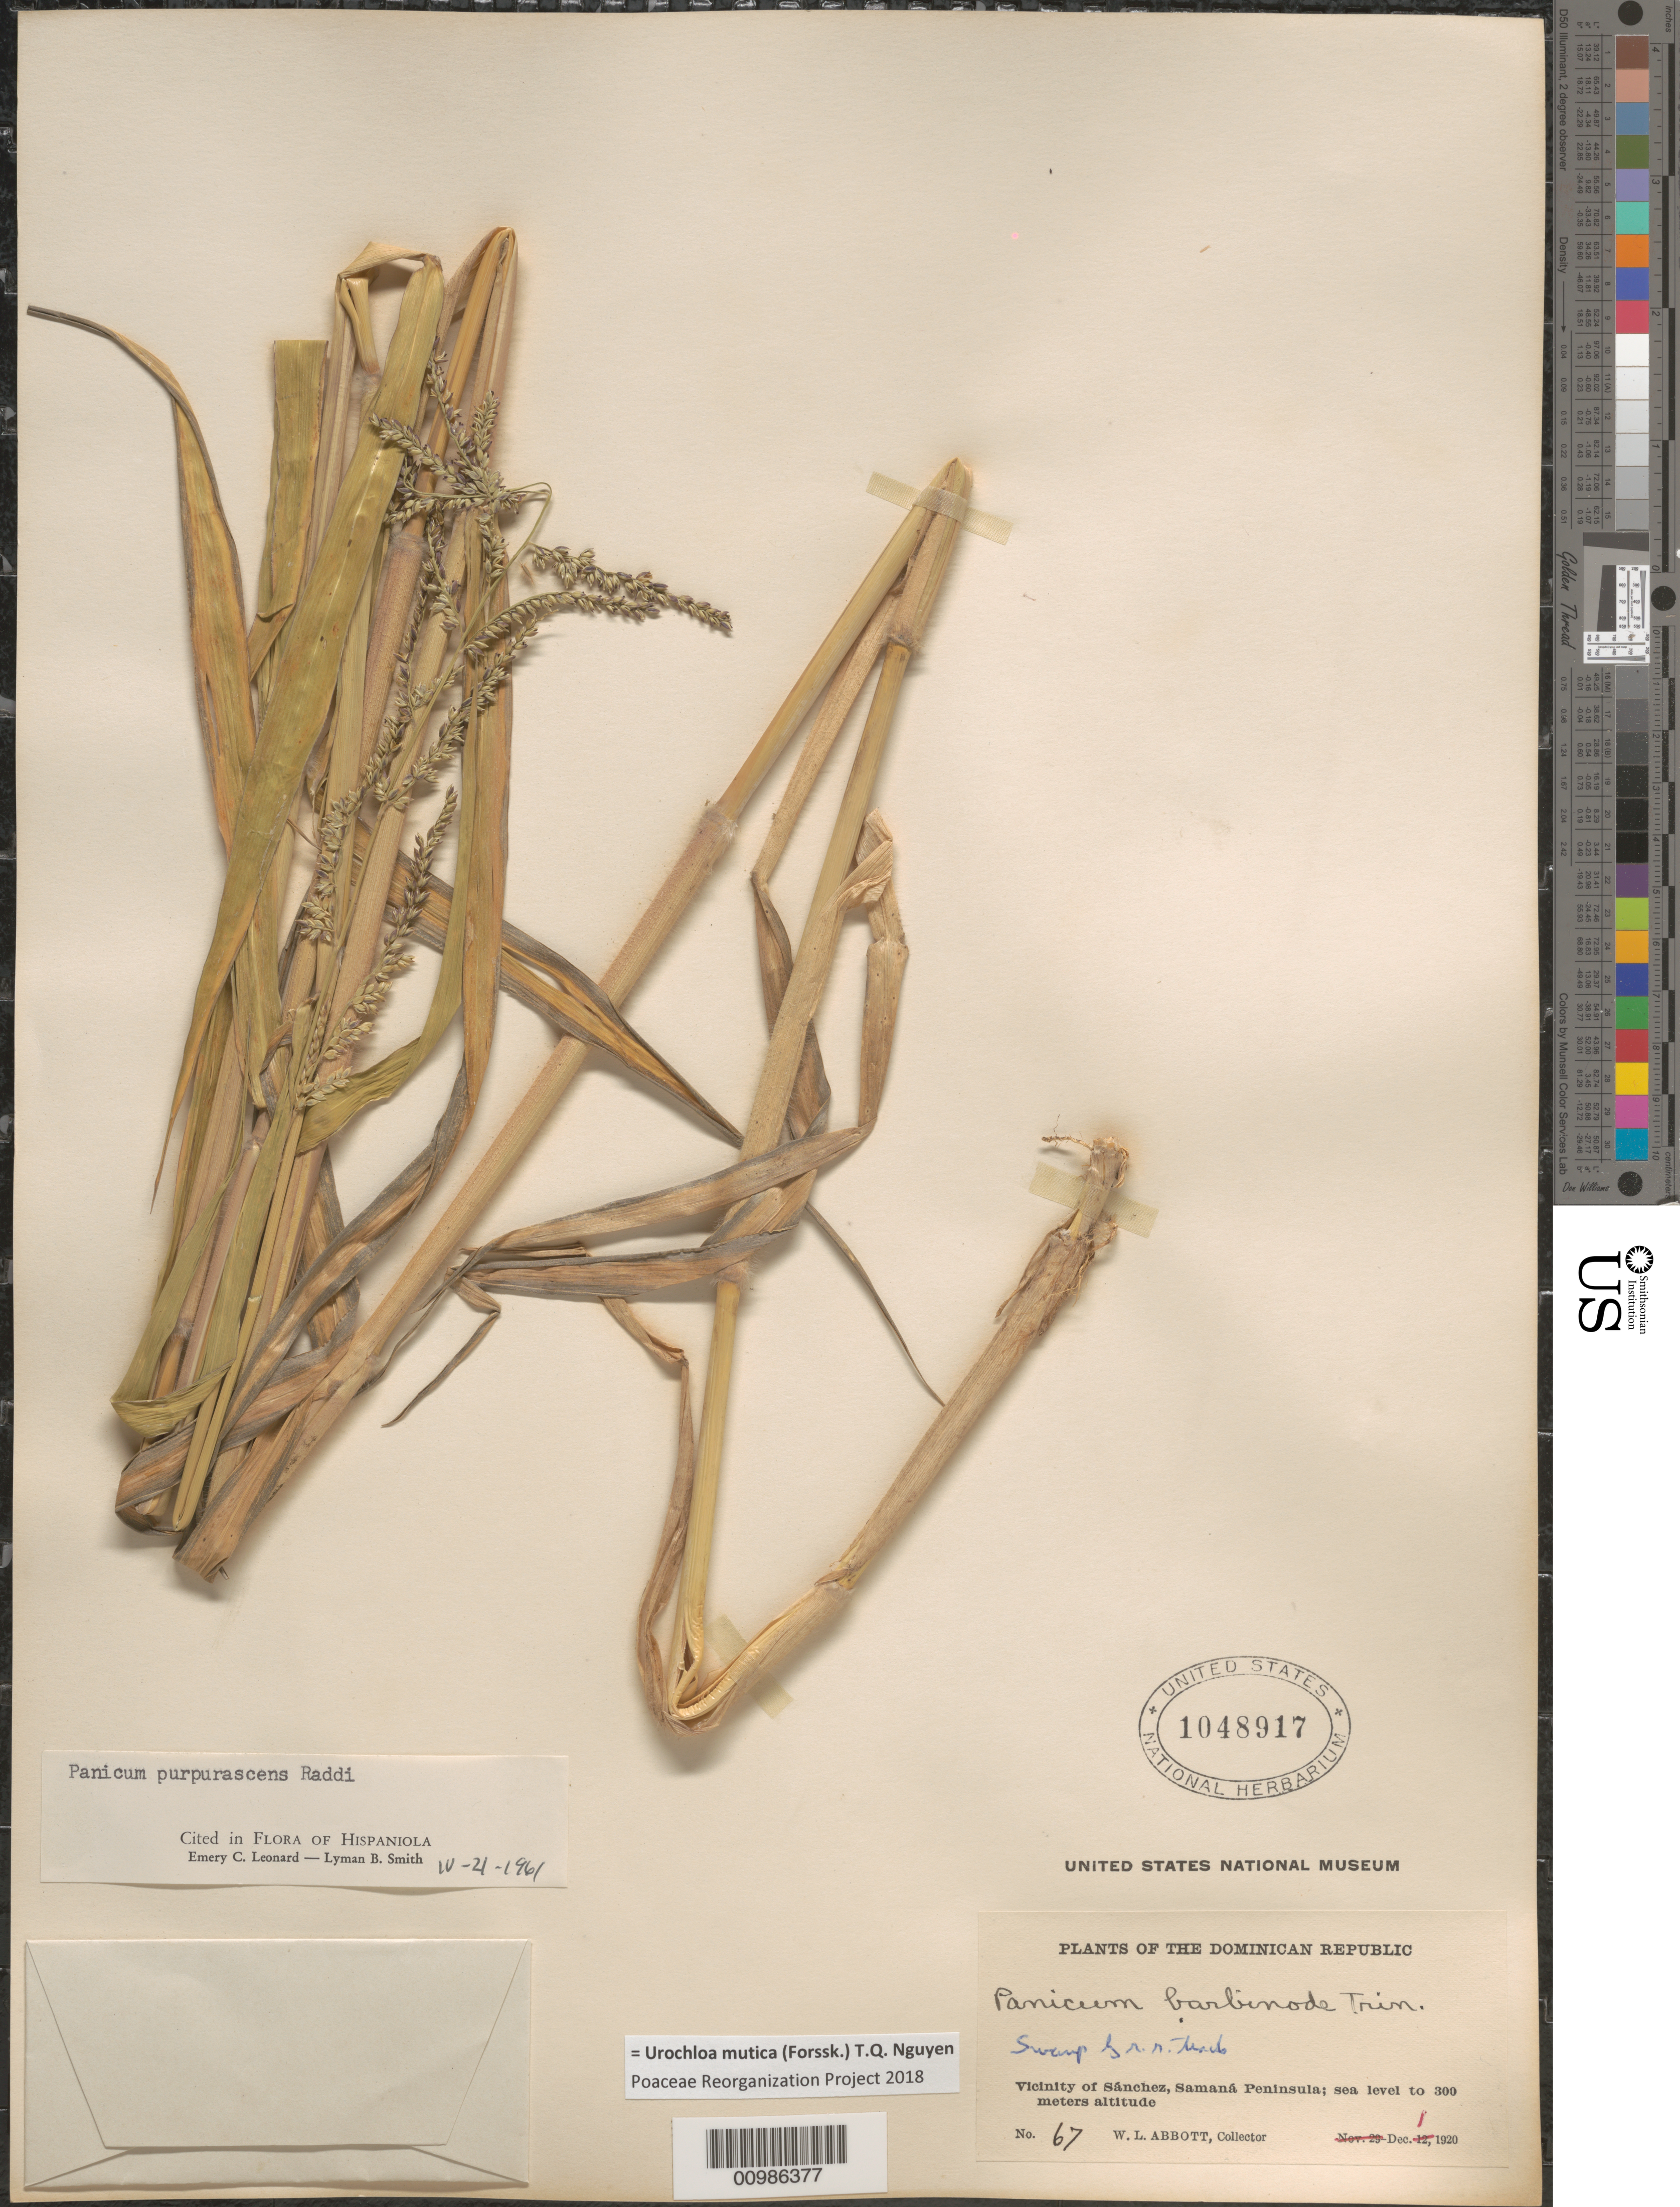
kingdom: Plantae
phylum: Tracheophyta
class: Liliopsida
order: Poales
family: Poaceae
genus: Brachiaria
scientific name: Brachiaria mutica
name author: (Forssk.) Stapf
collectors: W. L. Abbott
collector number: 67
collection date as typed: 01 Dec 1920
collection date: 1920-12-01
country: Dominican Republic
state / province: Samaná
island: Hispaniola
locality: Samana Peninsula, Vicinity Sanchez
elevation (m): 0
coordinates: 0 N, 0 E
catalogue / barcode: US 1048917